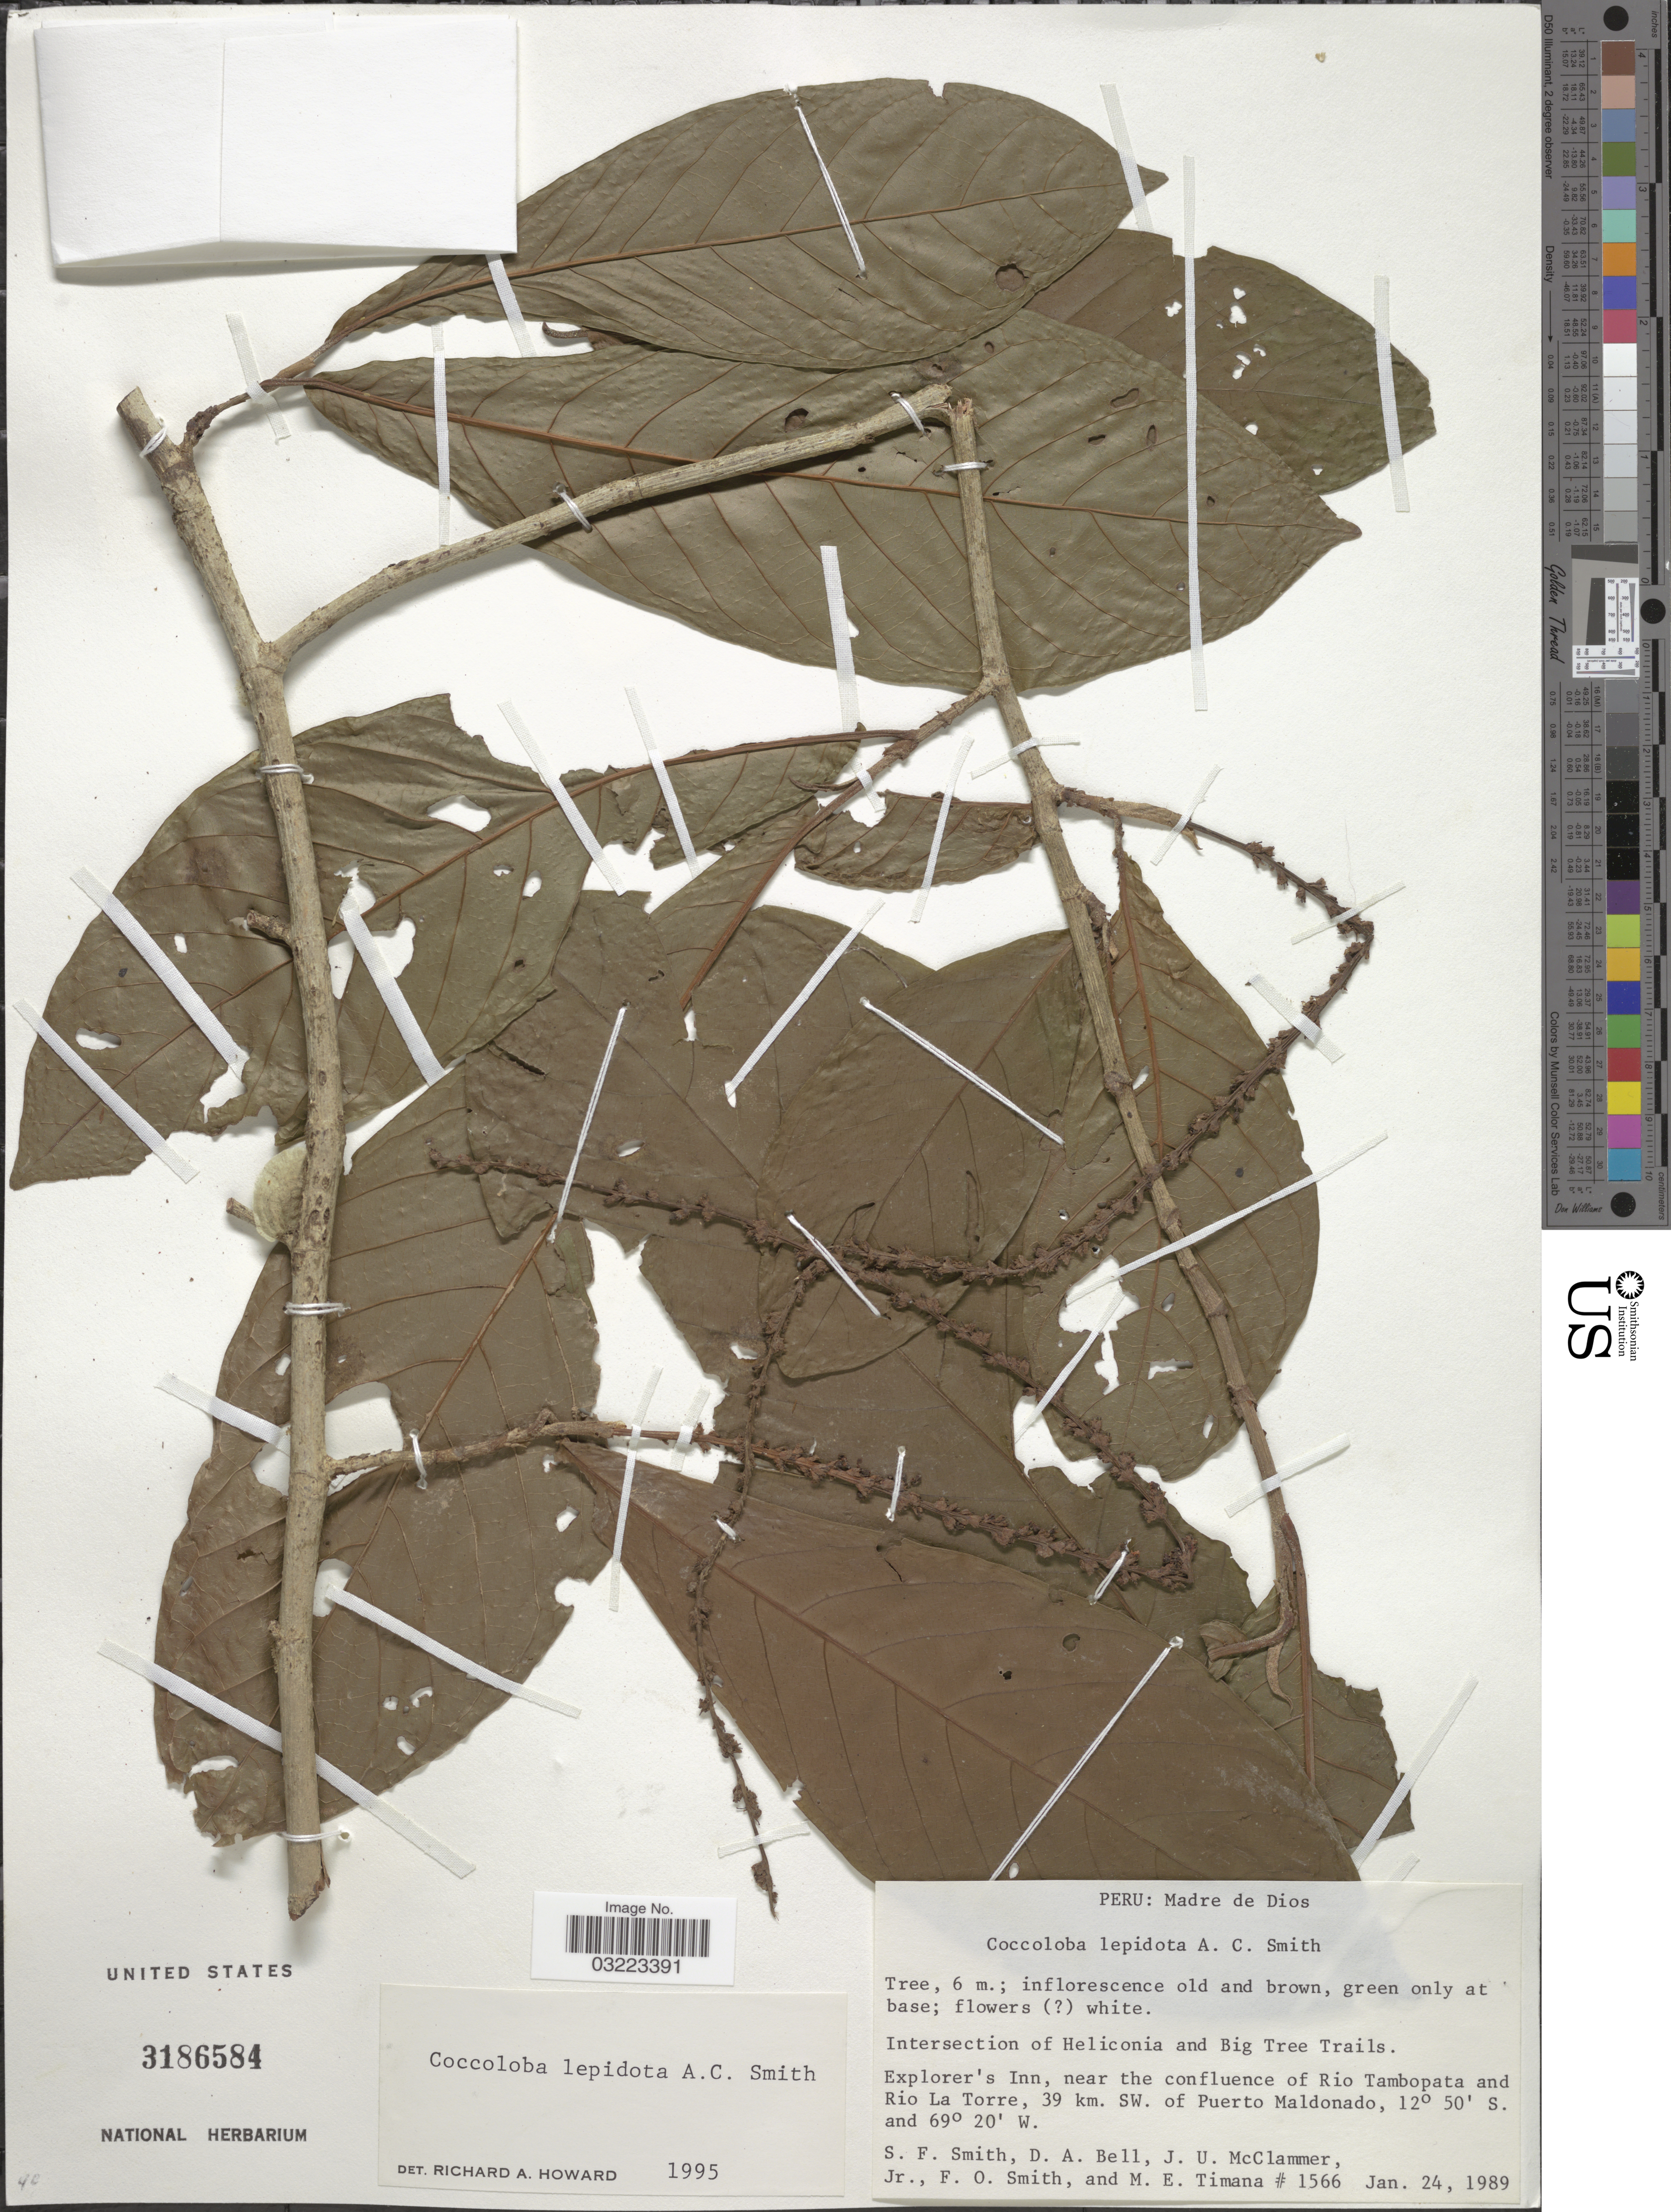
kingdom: Plantae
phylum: Tracheophyta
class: Magnoliopsida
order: Caryophyllales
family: Polygonaceae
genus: Coccoloba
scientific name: Coccoloba lepidota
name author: A.C. Sm.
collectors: S.F. Smith, D. A. Bell, J. McClammer Jr. & F. Smith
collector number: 1566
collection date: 1989-01-24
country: Peru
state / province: Madre de Dios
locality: Intersection of Heliconia and Big Tree Trails. Explorer's Inn, near the confluence of Rio Tambopata and Rio La Torre, 39 km. SW. of Puerto Maldonado.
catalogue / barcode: US 3186584